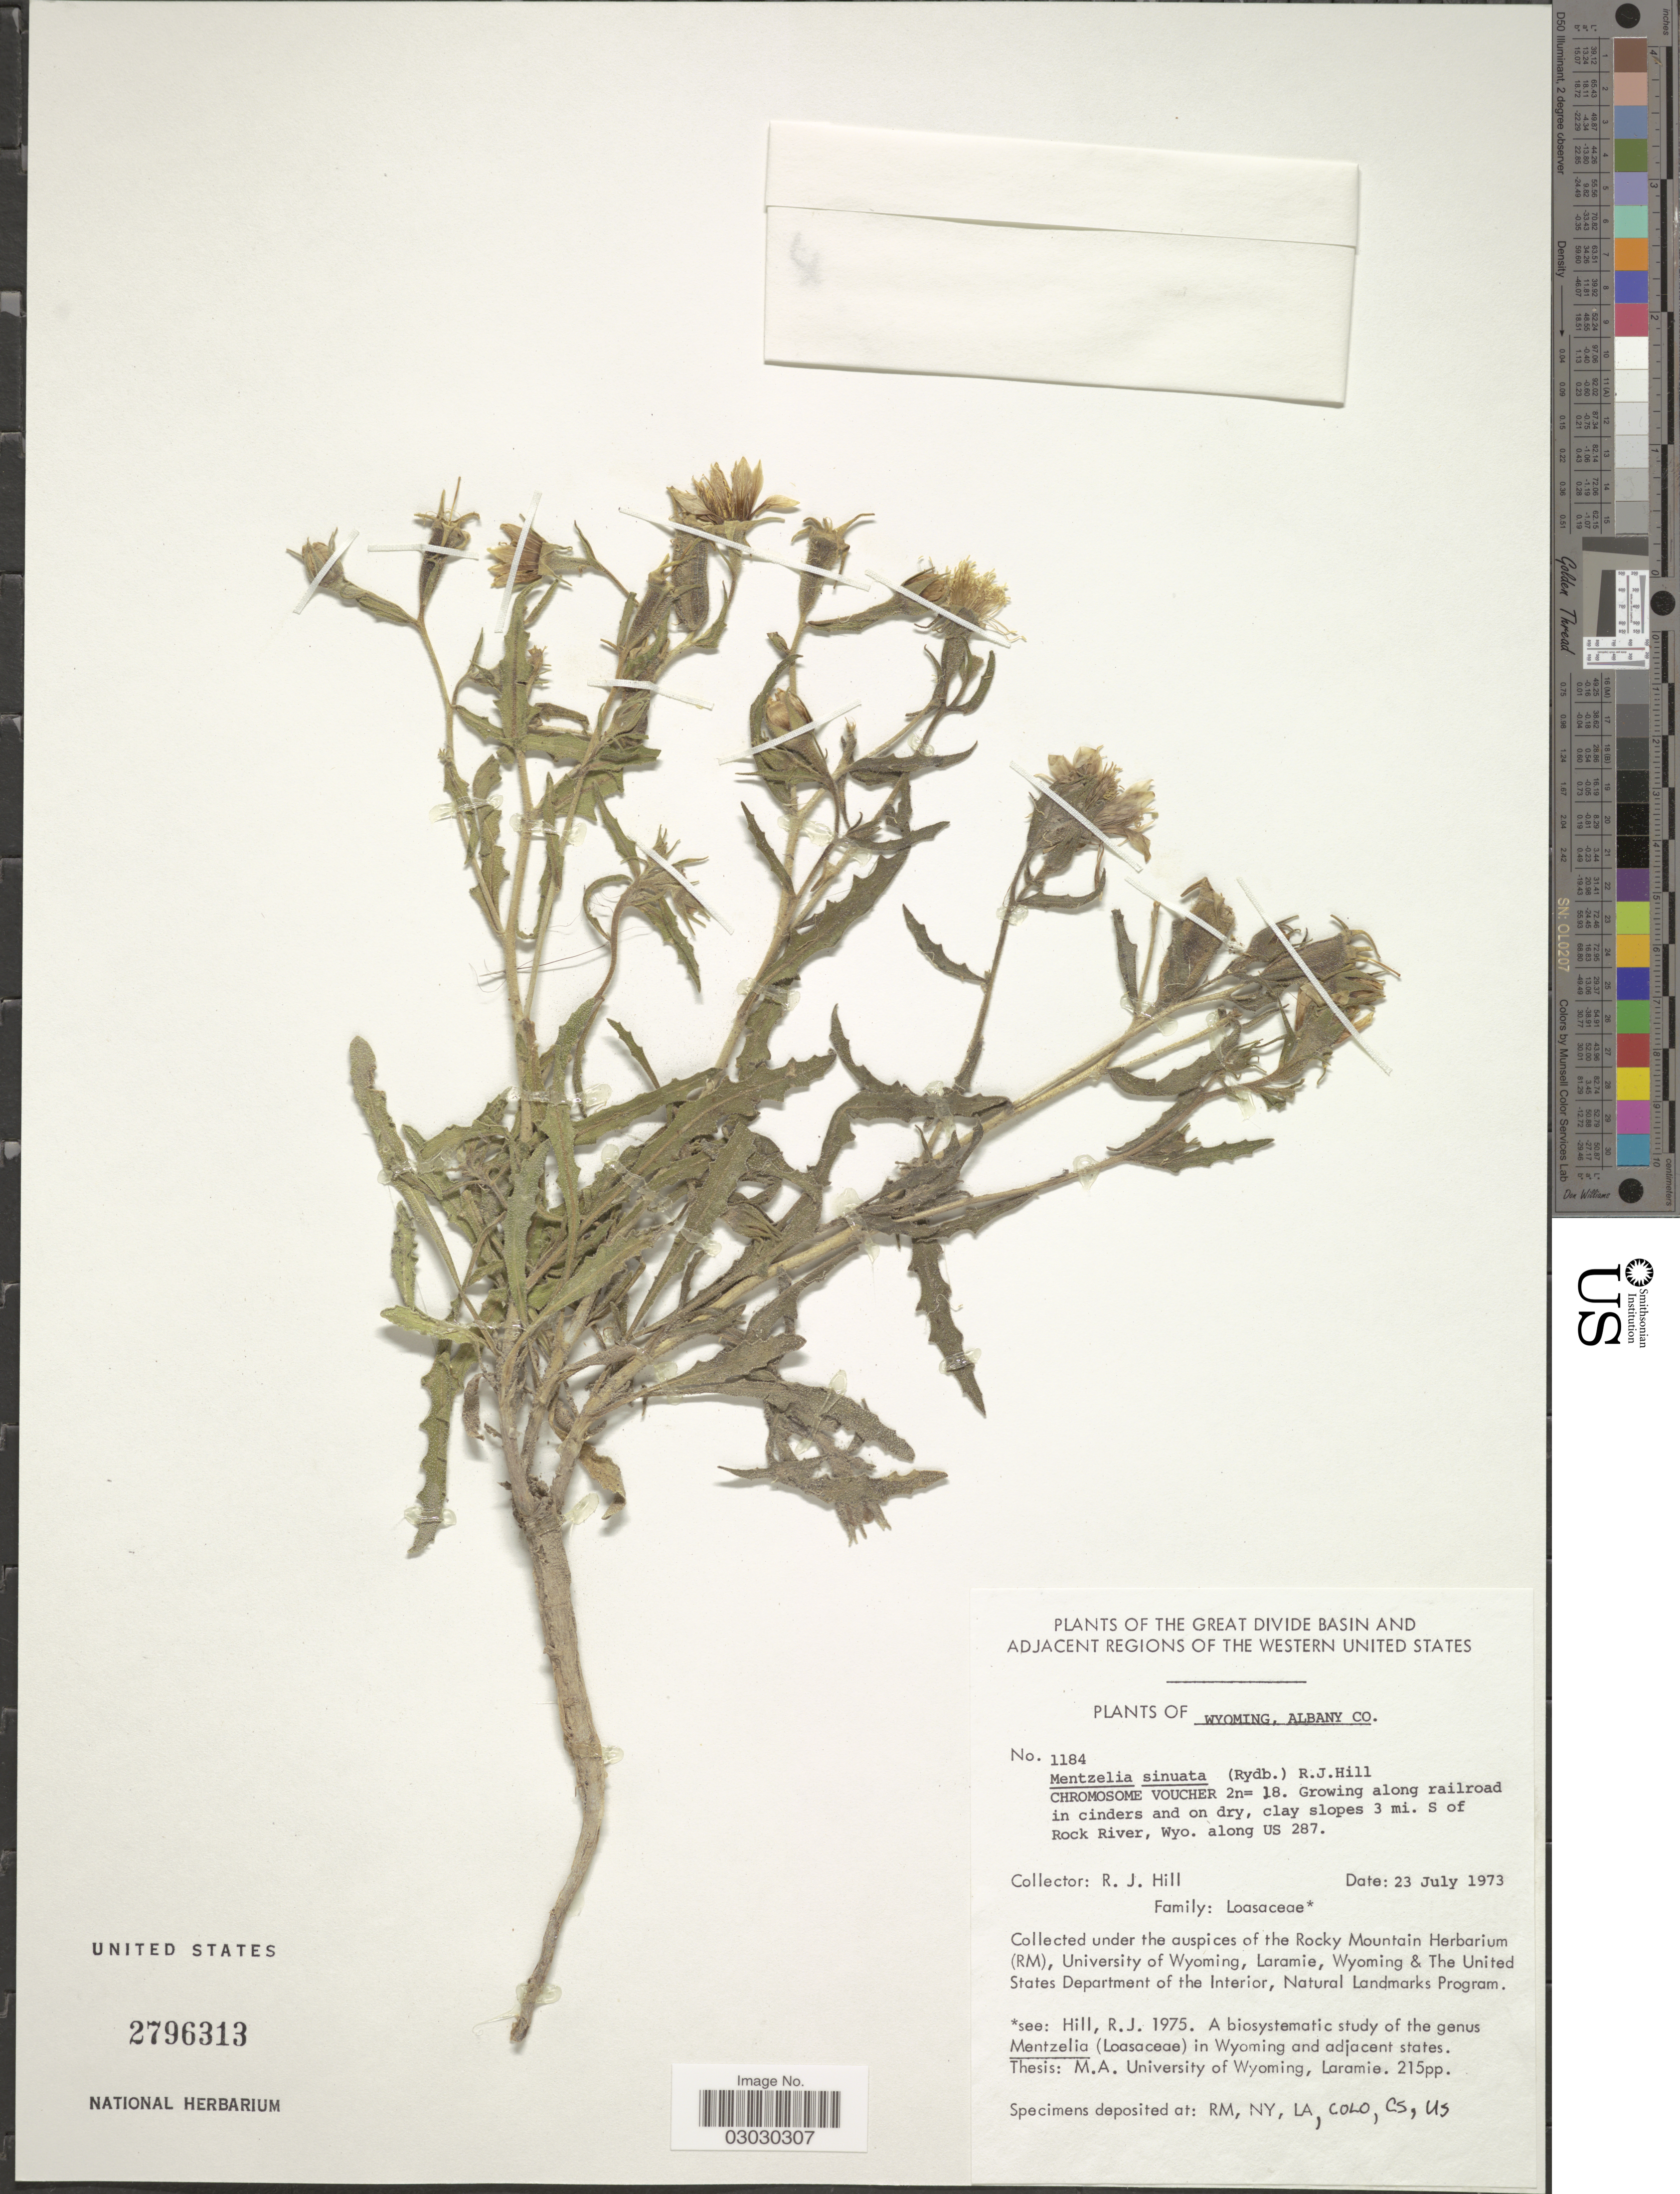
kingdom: Plantae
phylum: Tracheophyta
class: Magnoliopsida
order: Cornales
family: Loasaceae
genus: Mentzelia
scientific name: Mentzelia sinuata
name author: (Rydb.) R.J. Hill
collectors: R. J. Hill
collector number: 1184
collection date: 1973-07-23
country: United States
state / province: Wyoming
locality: The Great Divide Basin and Adjacent Regions of The Western United States, along railroad in cinders and on dry, clay slopes 3 mi. S of Rock River, Wyo., along US 287.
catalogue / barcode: US 2796313